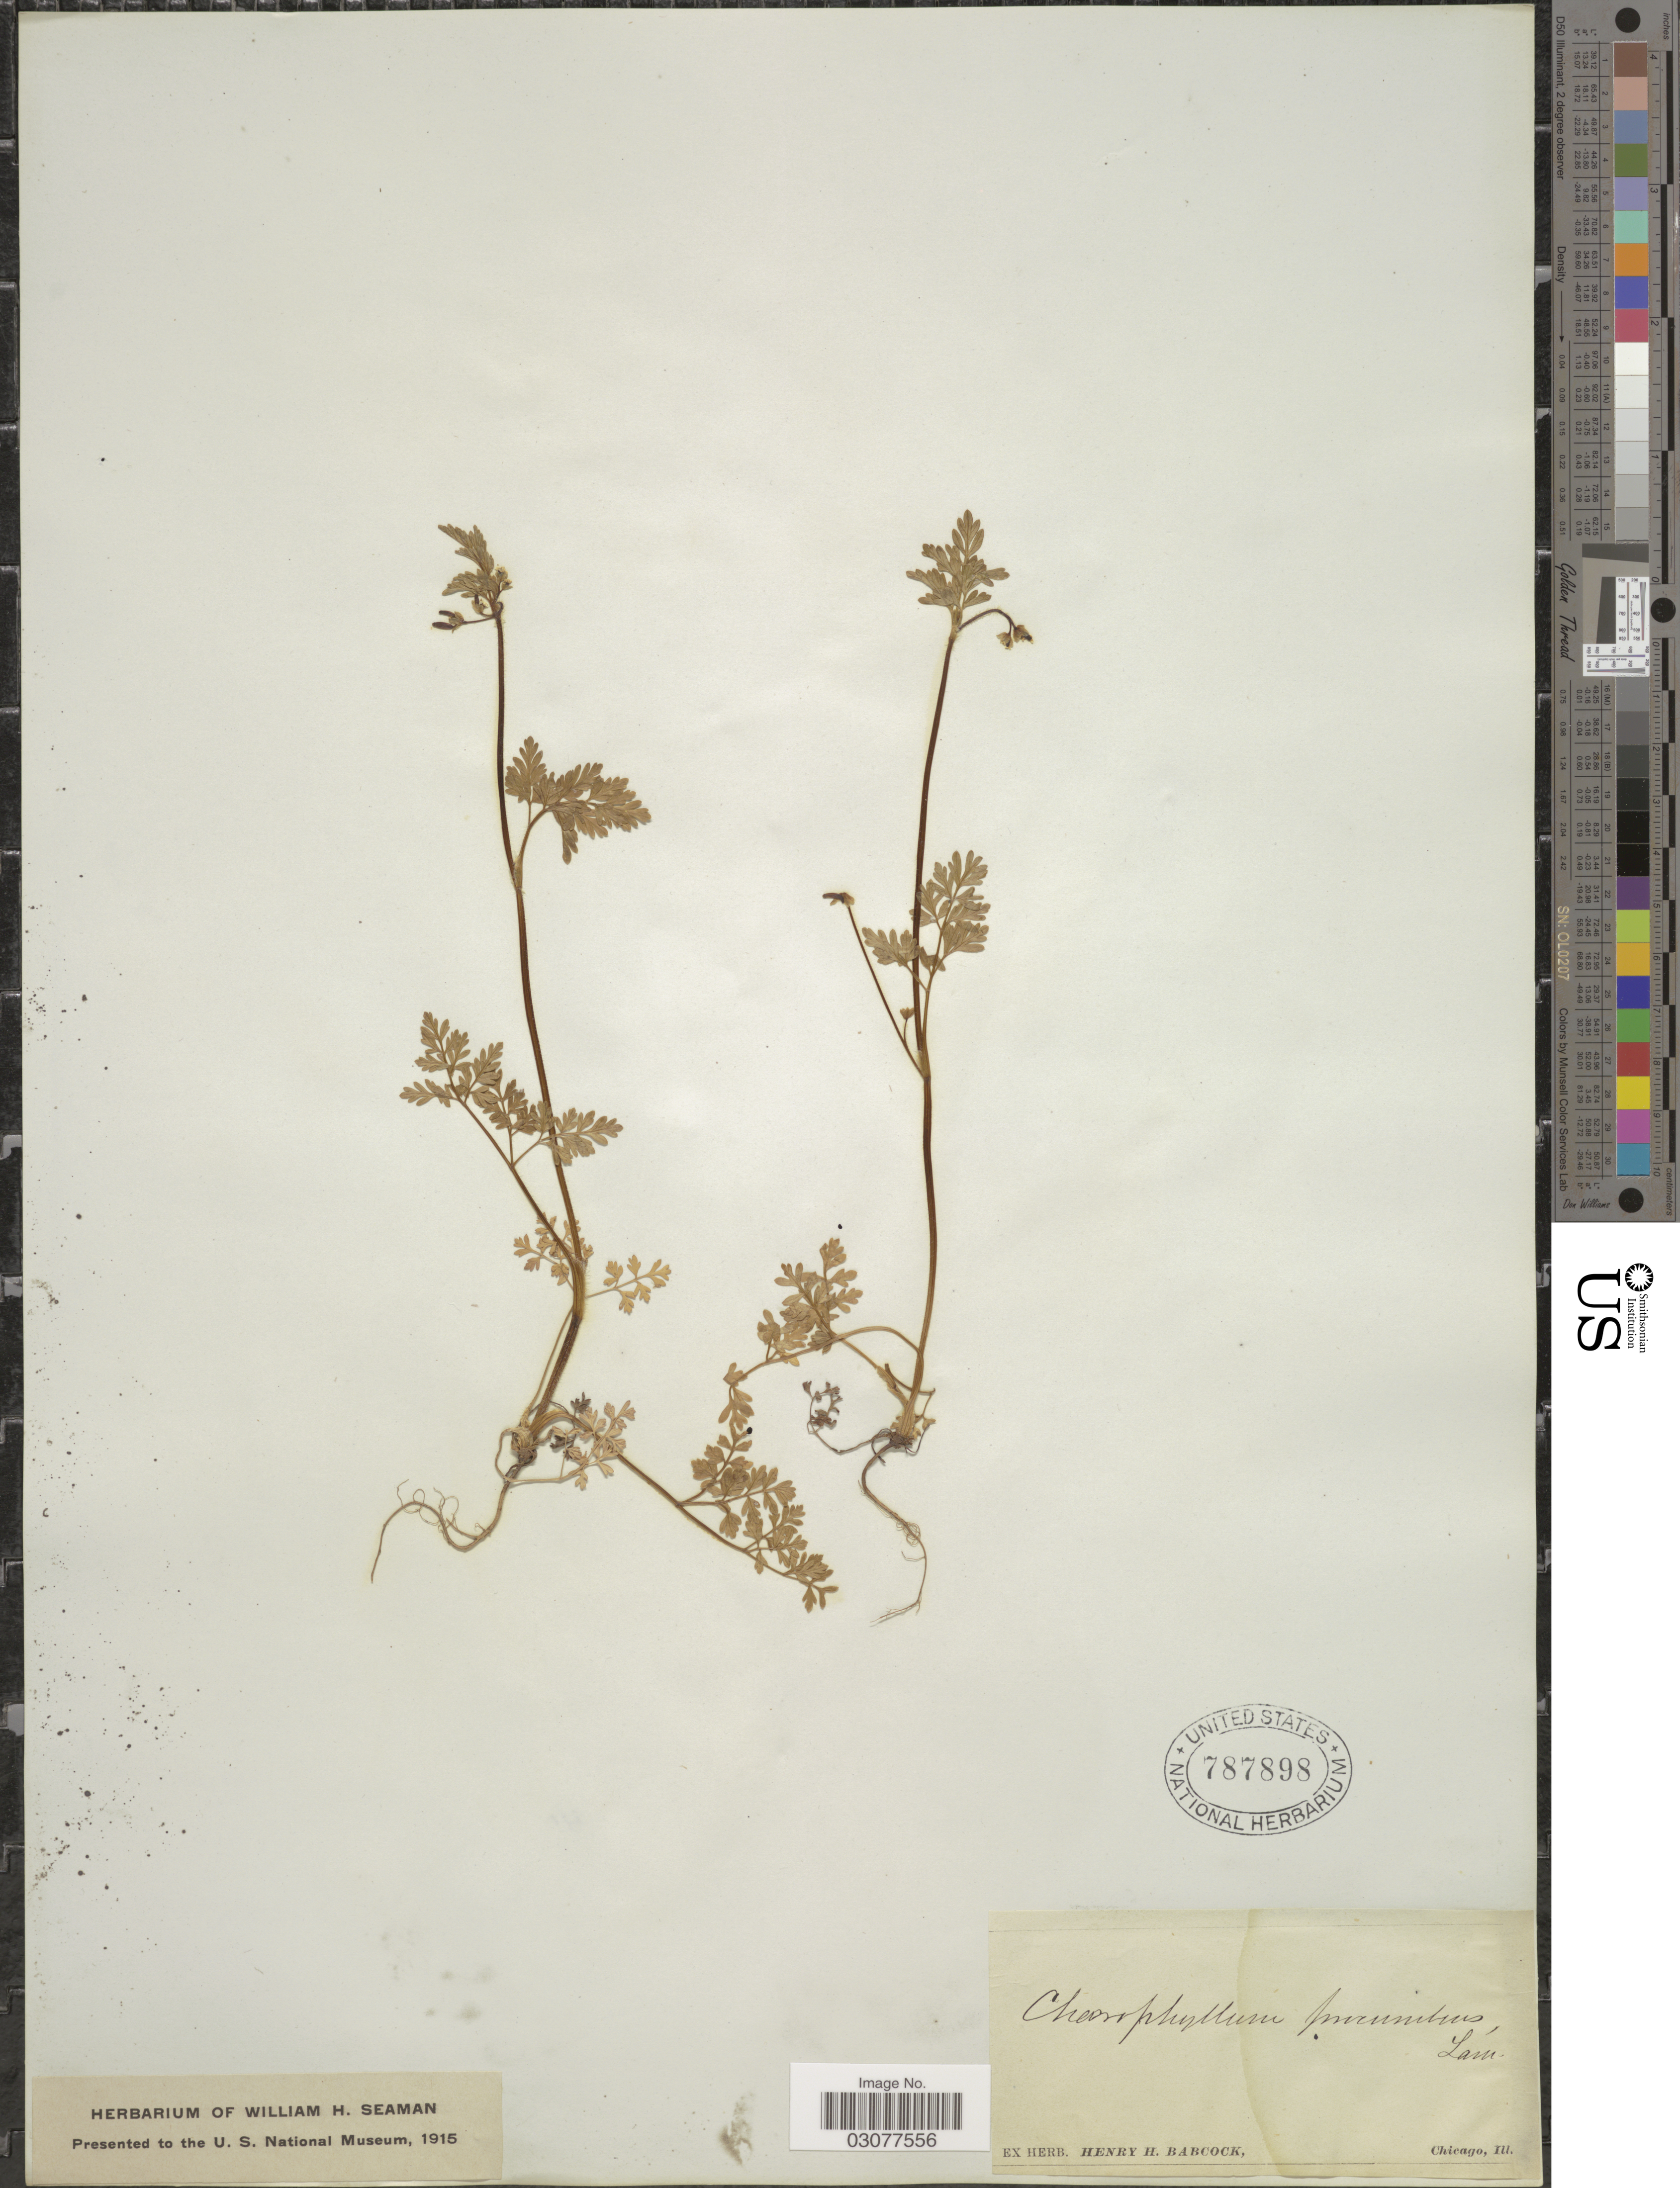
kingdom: Plantae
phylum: Tracheophyta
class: Magnoliopsida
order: Apiales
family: Apiaceae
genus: Chaerophyllum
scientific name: Chaerophyllum procumbens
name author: (L.) Crantz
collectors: ex herb. Henry Homes Babcock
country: United States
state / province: Illinois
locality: Chicago.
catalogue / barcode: US 787898